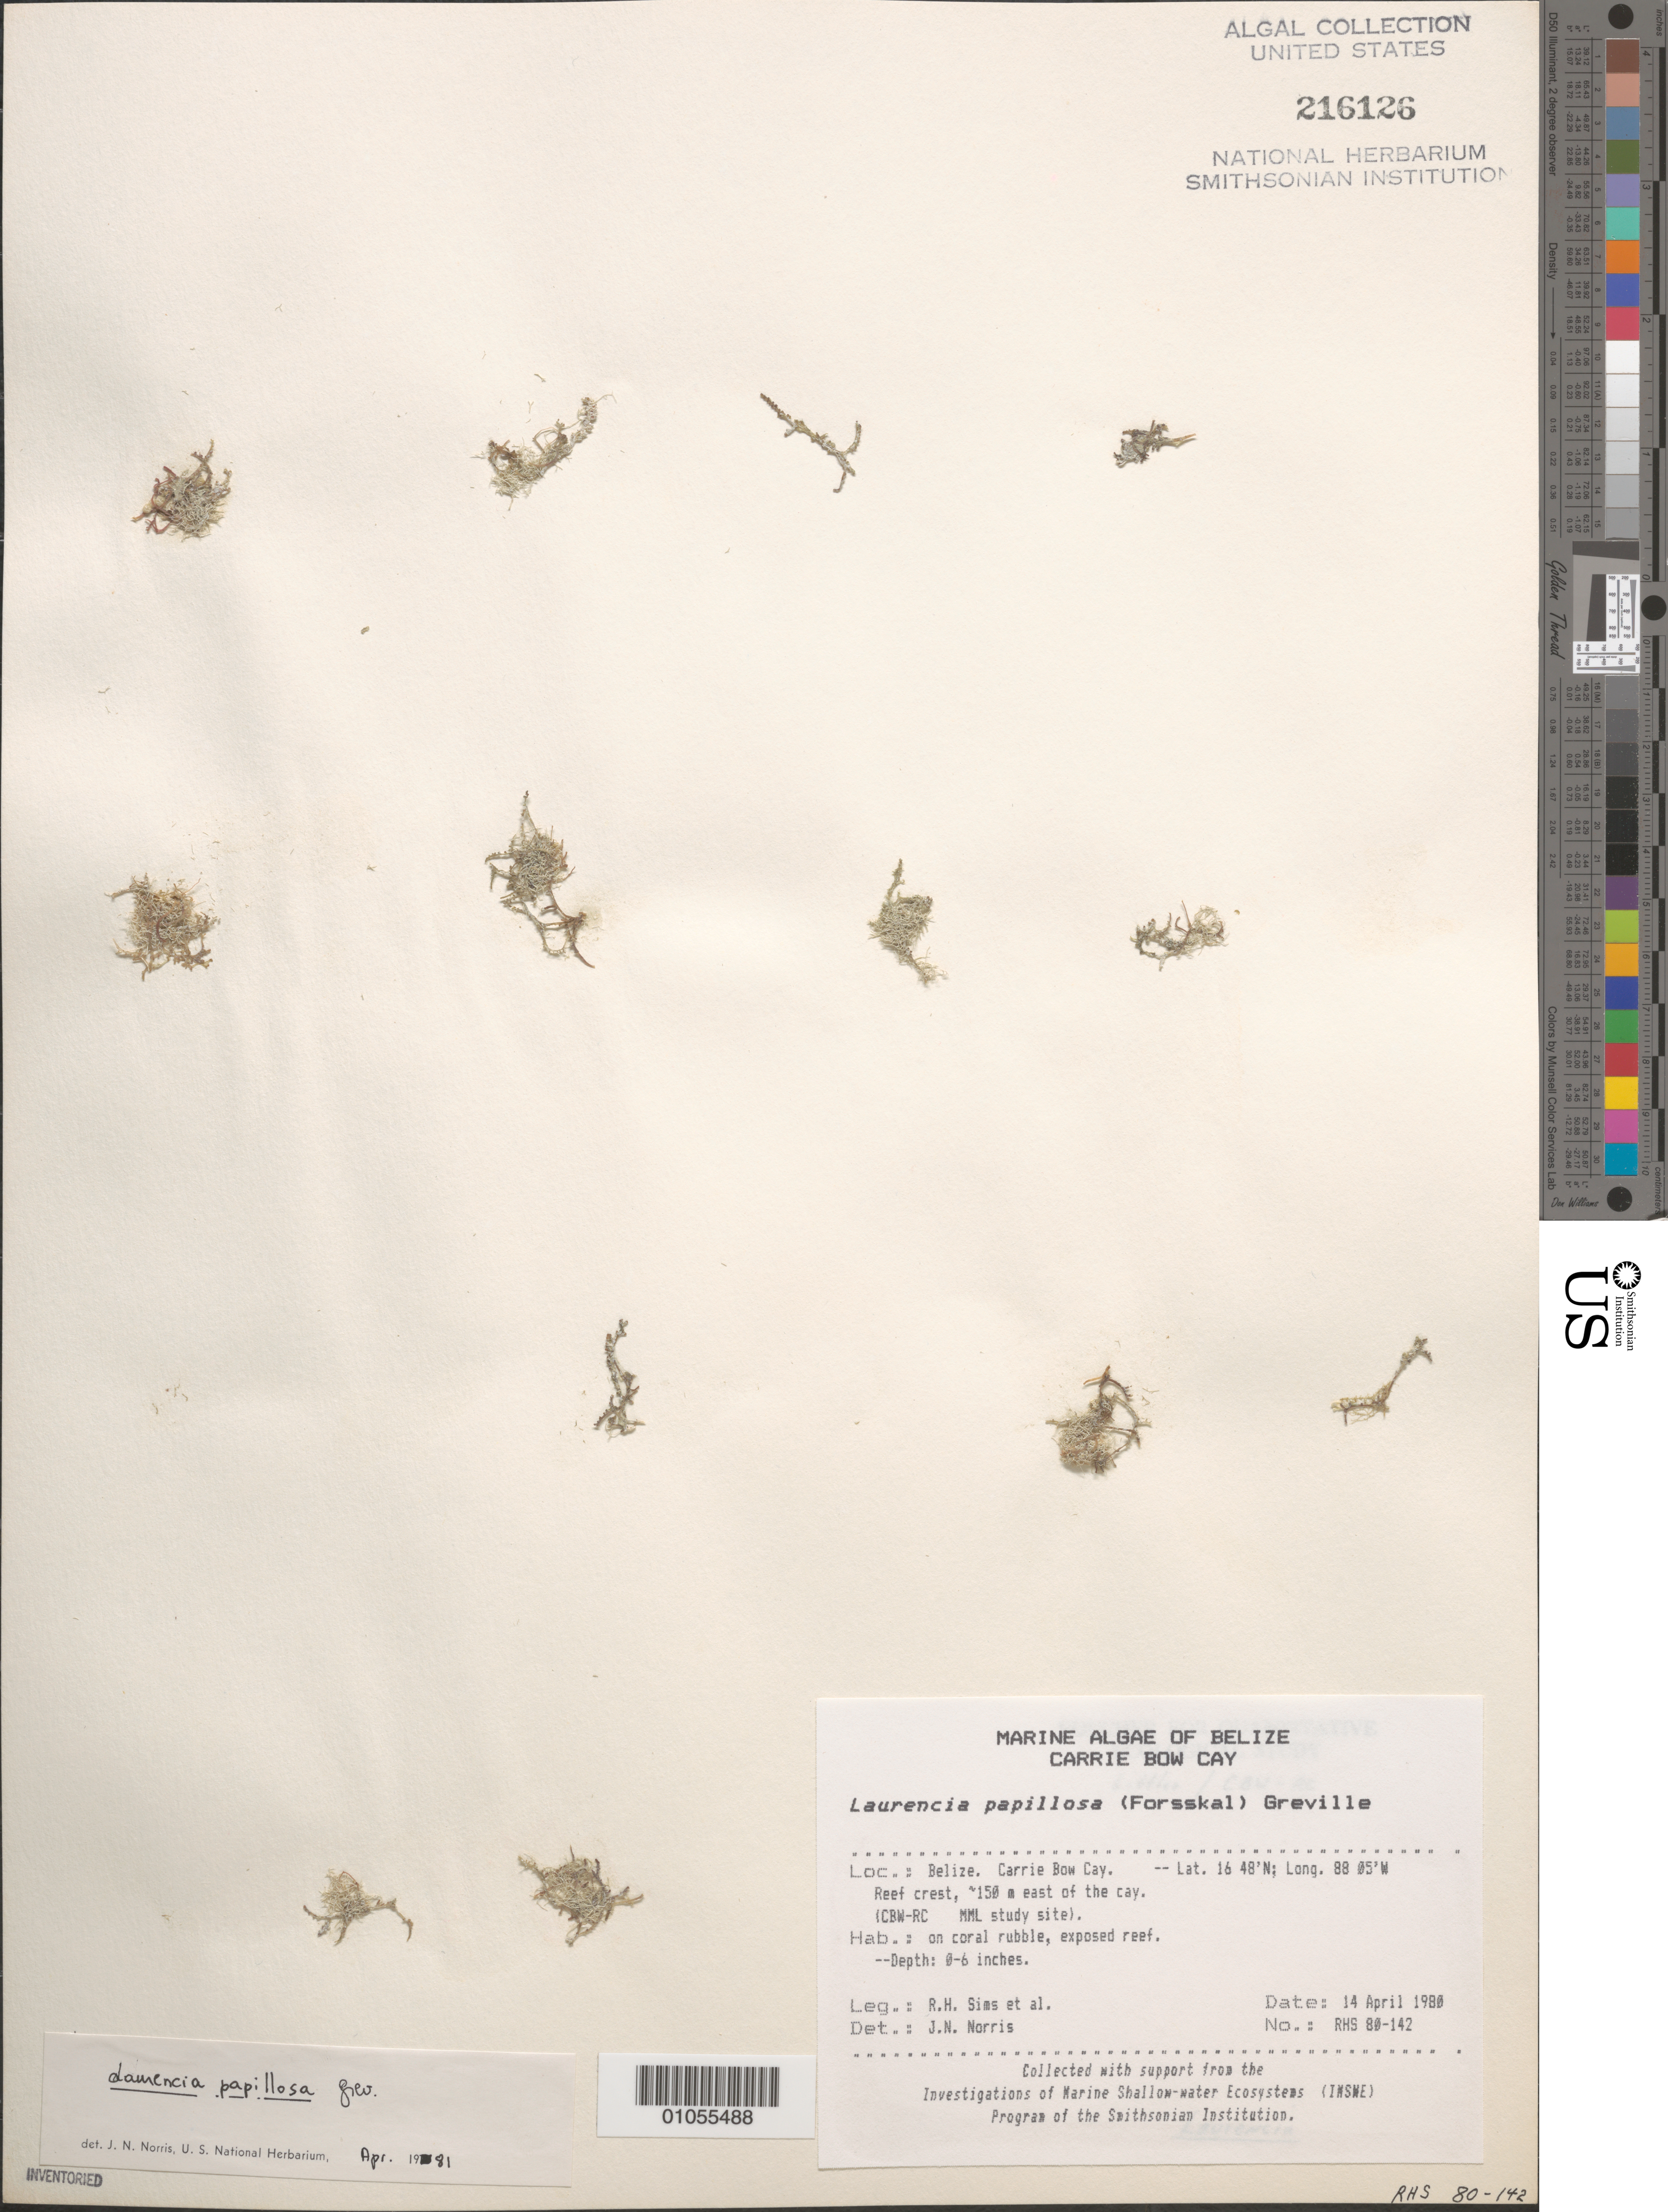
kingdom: Plantae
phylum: Rhodophyta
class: Florideophyceae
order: Ceramiales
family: Rhodomelaceae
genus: Palisada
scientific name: Palisada perforata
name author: (Bory) K.W. Nam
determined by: Algae name updating Project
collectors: R. H. Sims & et al.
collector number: RHS 80-142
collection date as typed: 14 Apr 1980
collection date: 1980-04-14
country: Belize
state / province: Stann Creek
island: Carrie Bow Cay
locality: Reef crest ca. 150 m east of Carrie Bow Cay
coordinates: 16 48'N, 88 05'W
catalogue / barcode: US 216126